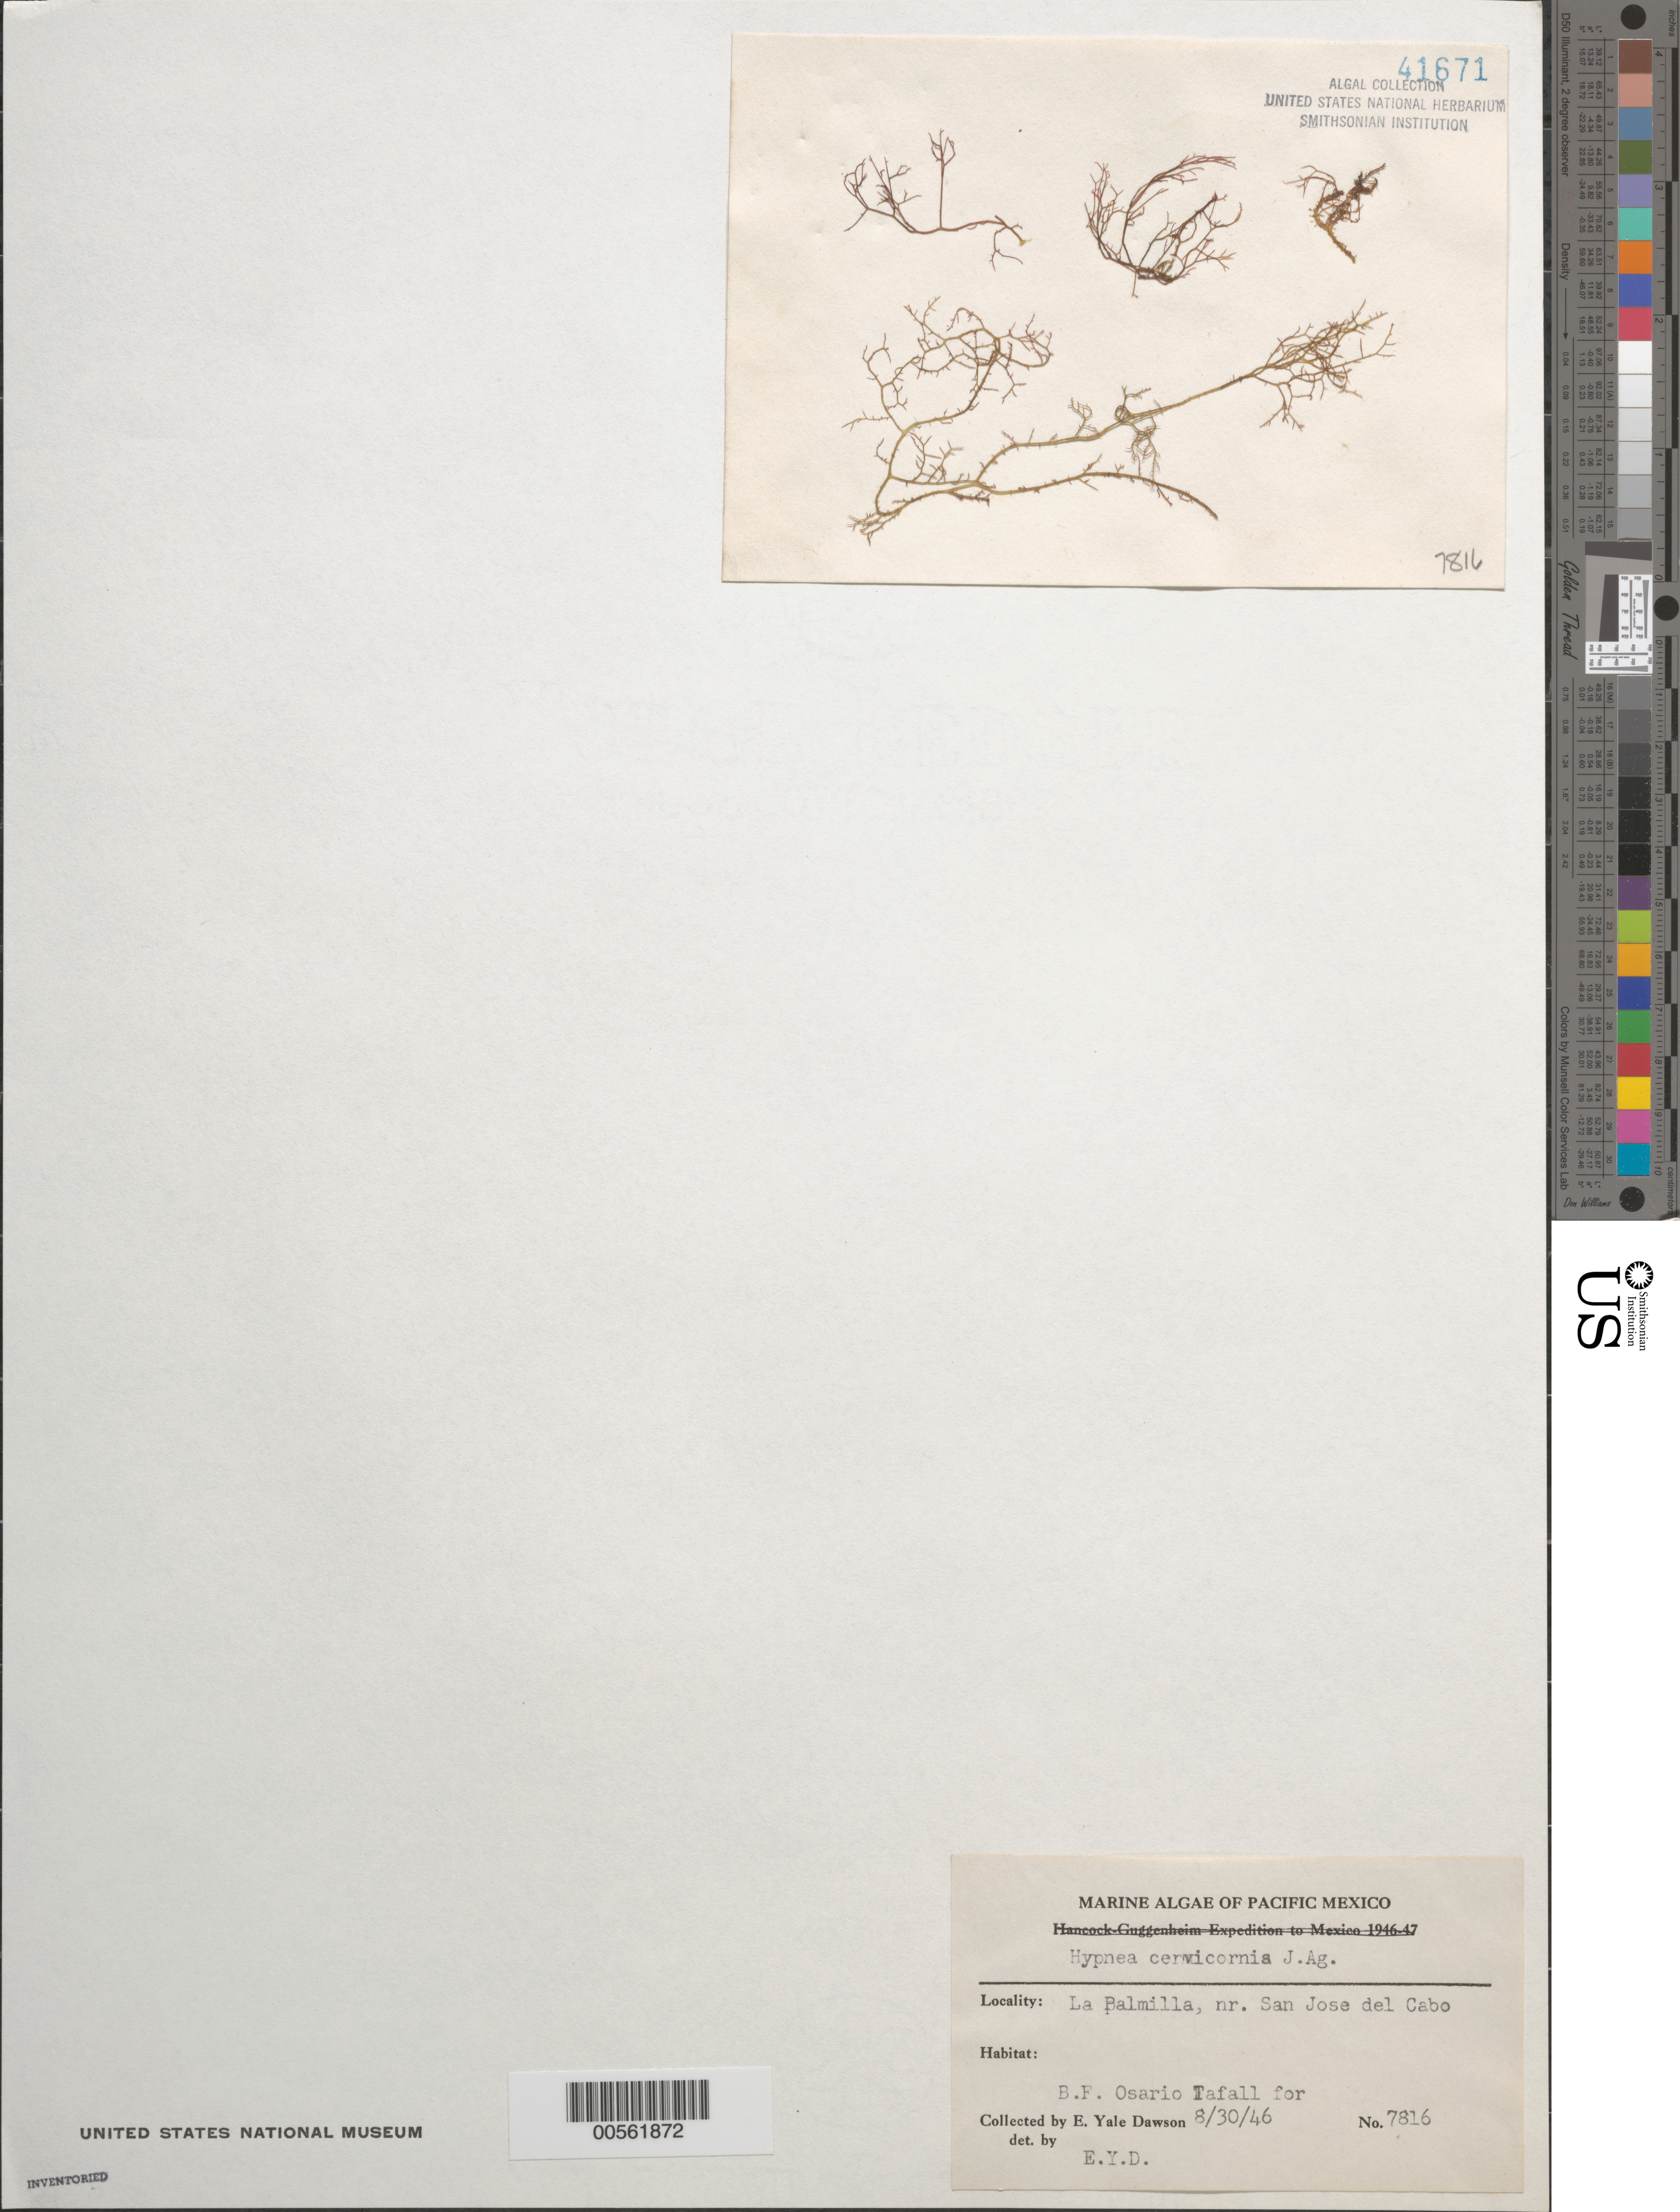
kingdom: Plantae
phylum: Rhodophyta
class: Florideophyceae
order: Gigartinales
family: Cystocloniaceae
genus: Hypnea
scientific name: Hypnea cervicornis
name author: J. Agardh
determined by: Dawson, E. Y.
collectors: B. Osario Tafall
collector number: EYD 7816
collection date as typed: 30 Aug 1946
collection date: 1946-08-30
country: Mexico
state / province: Baja California Sur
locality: La Palmilla, near San Jose del Cabo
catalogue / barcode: US 41671